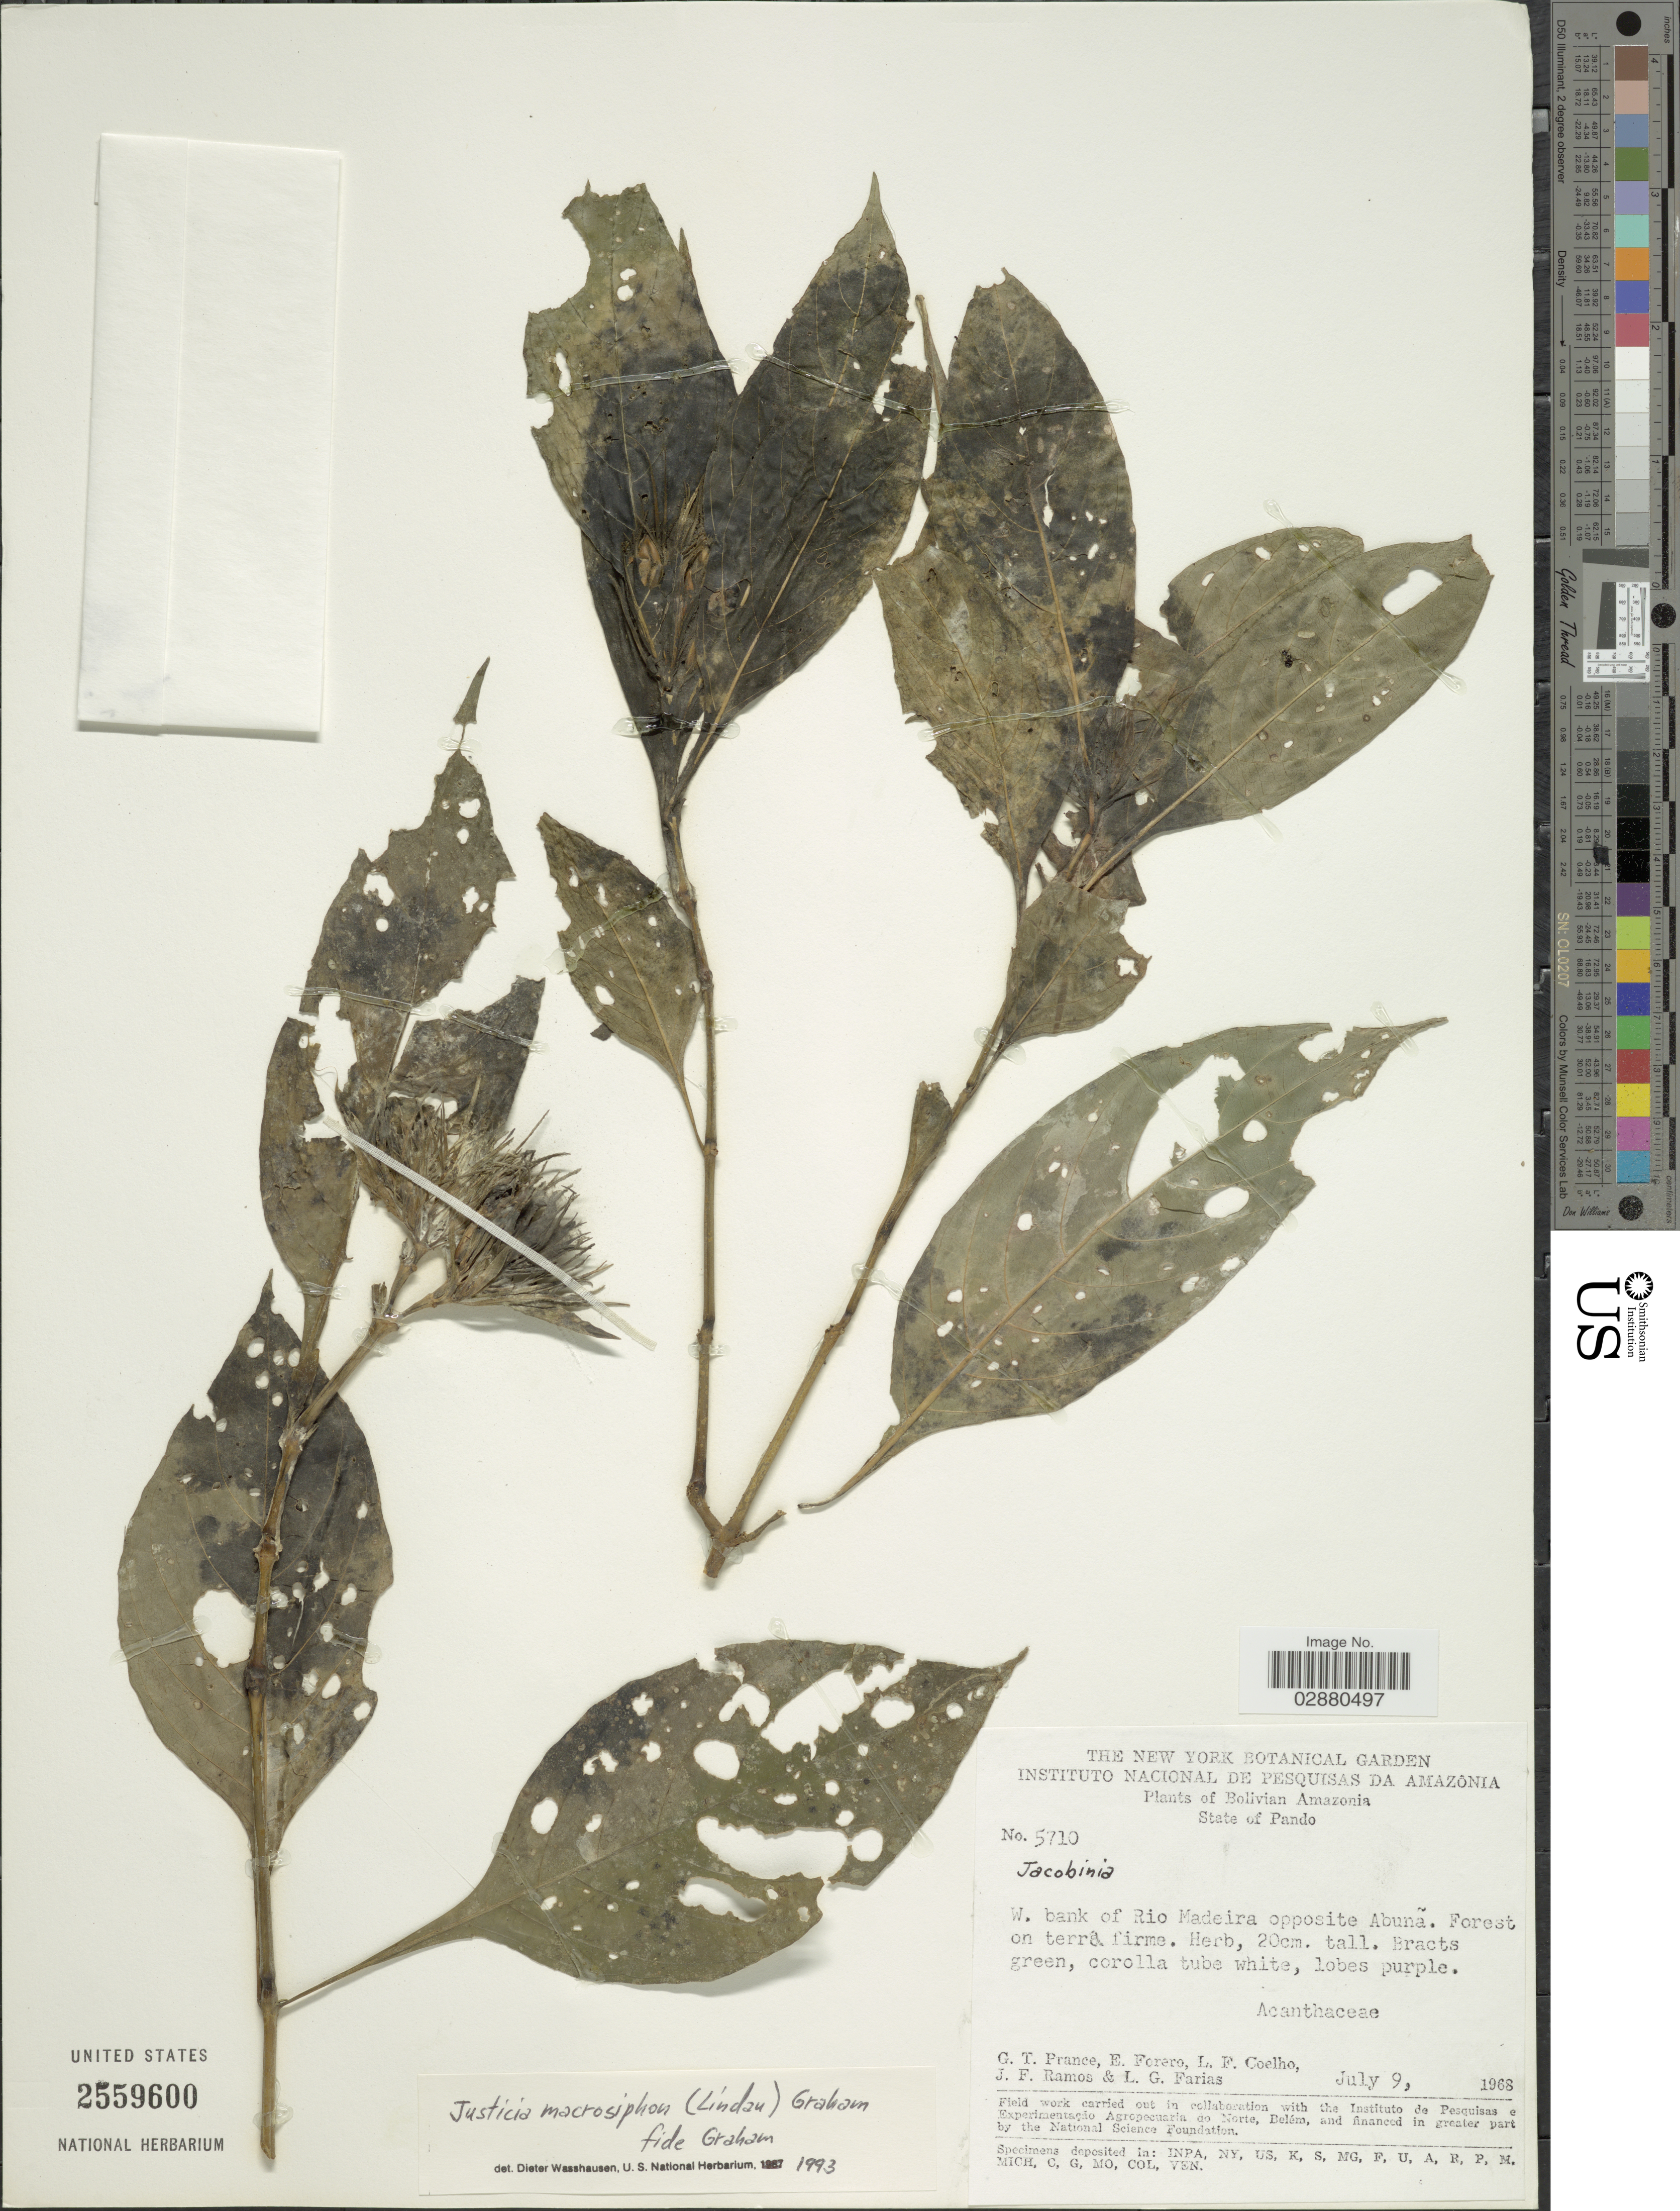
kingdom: Plantae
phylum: Tracheophyta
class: Magnoliopsida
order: Lamiales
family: Acanthaceae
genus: Justicia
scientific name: Justicia riedeliana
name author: (Nees) V.A.W. Graham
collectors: G. T. Prance, E. Forero, L. F. Coelho, J. F. Ramos & L. G. Farias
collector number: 5710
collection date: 1968-07-09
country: Bolivia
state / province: Pando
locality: Bolivian Amazonia. W. bank of Rio Madeira opposite Abuña.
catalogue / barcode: US 2559600